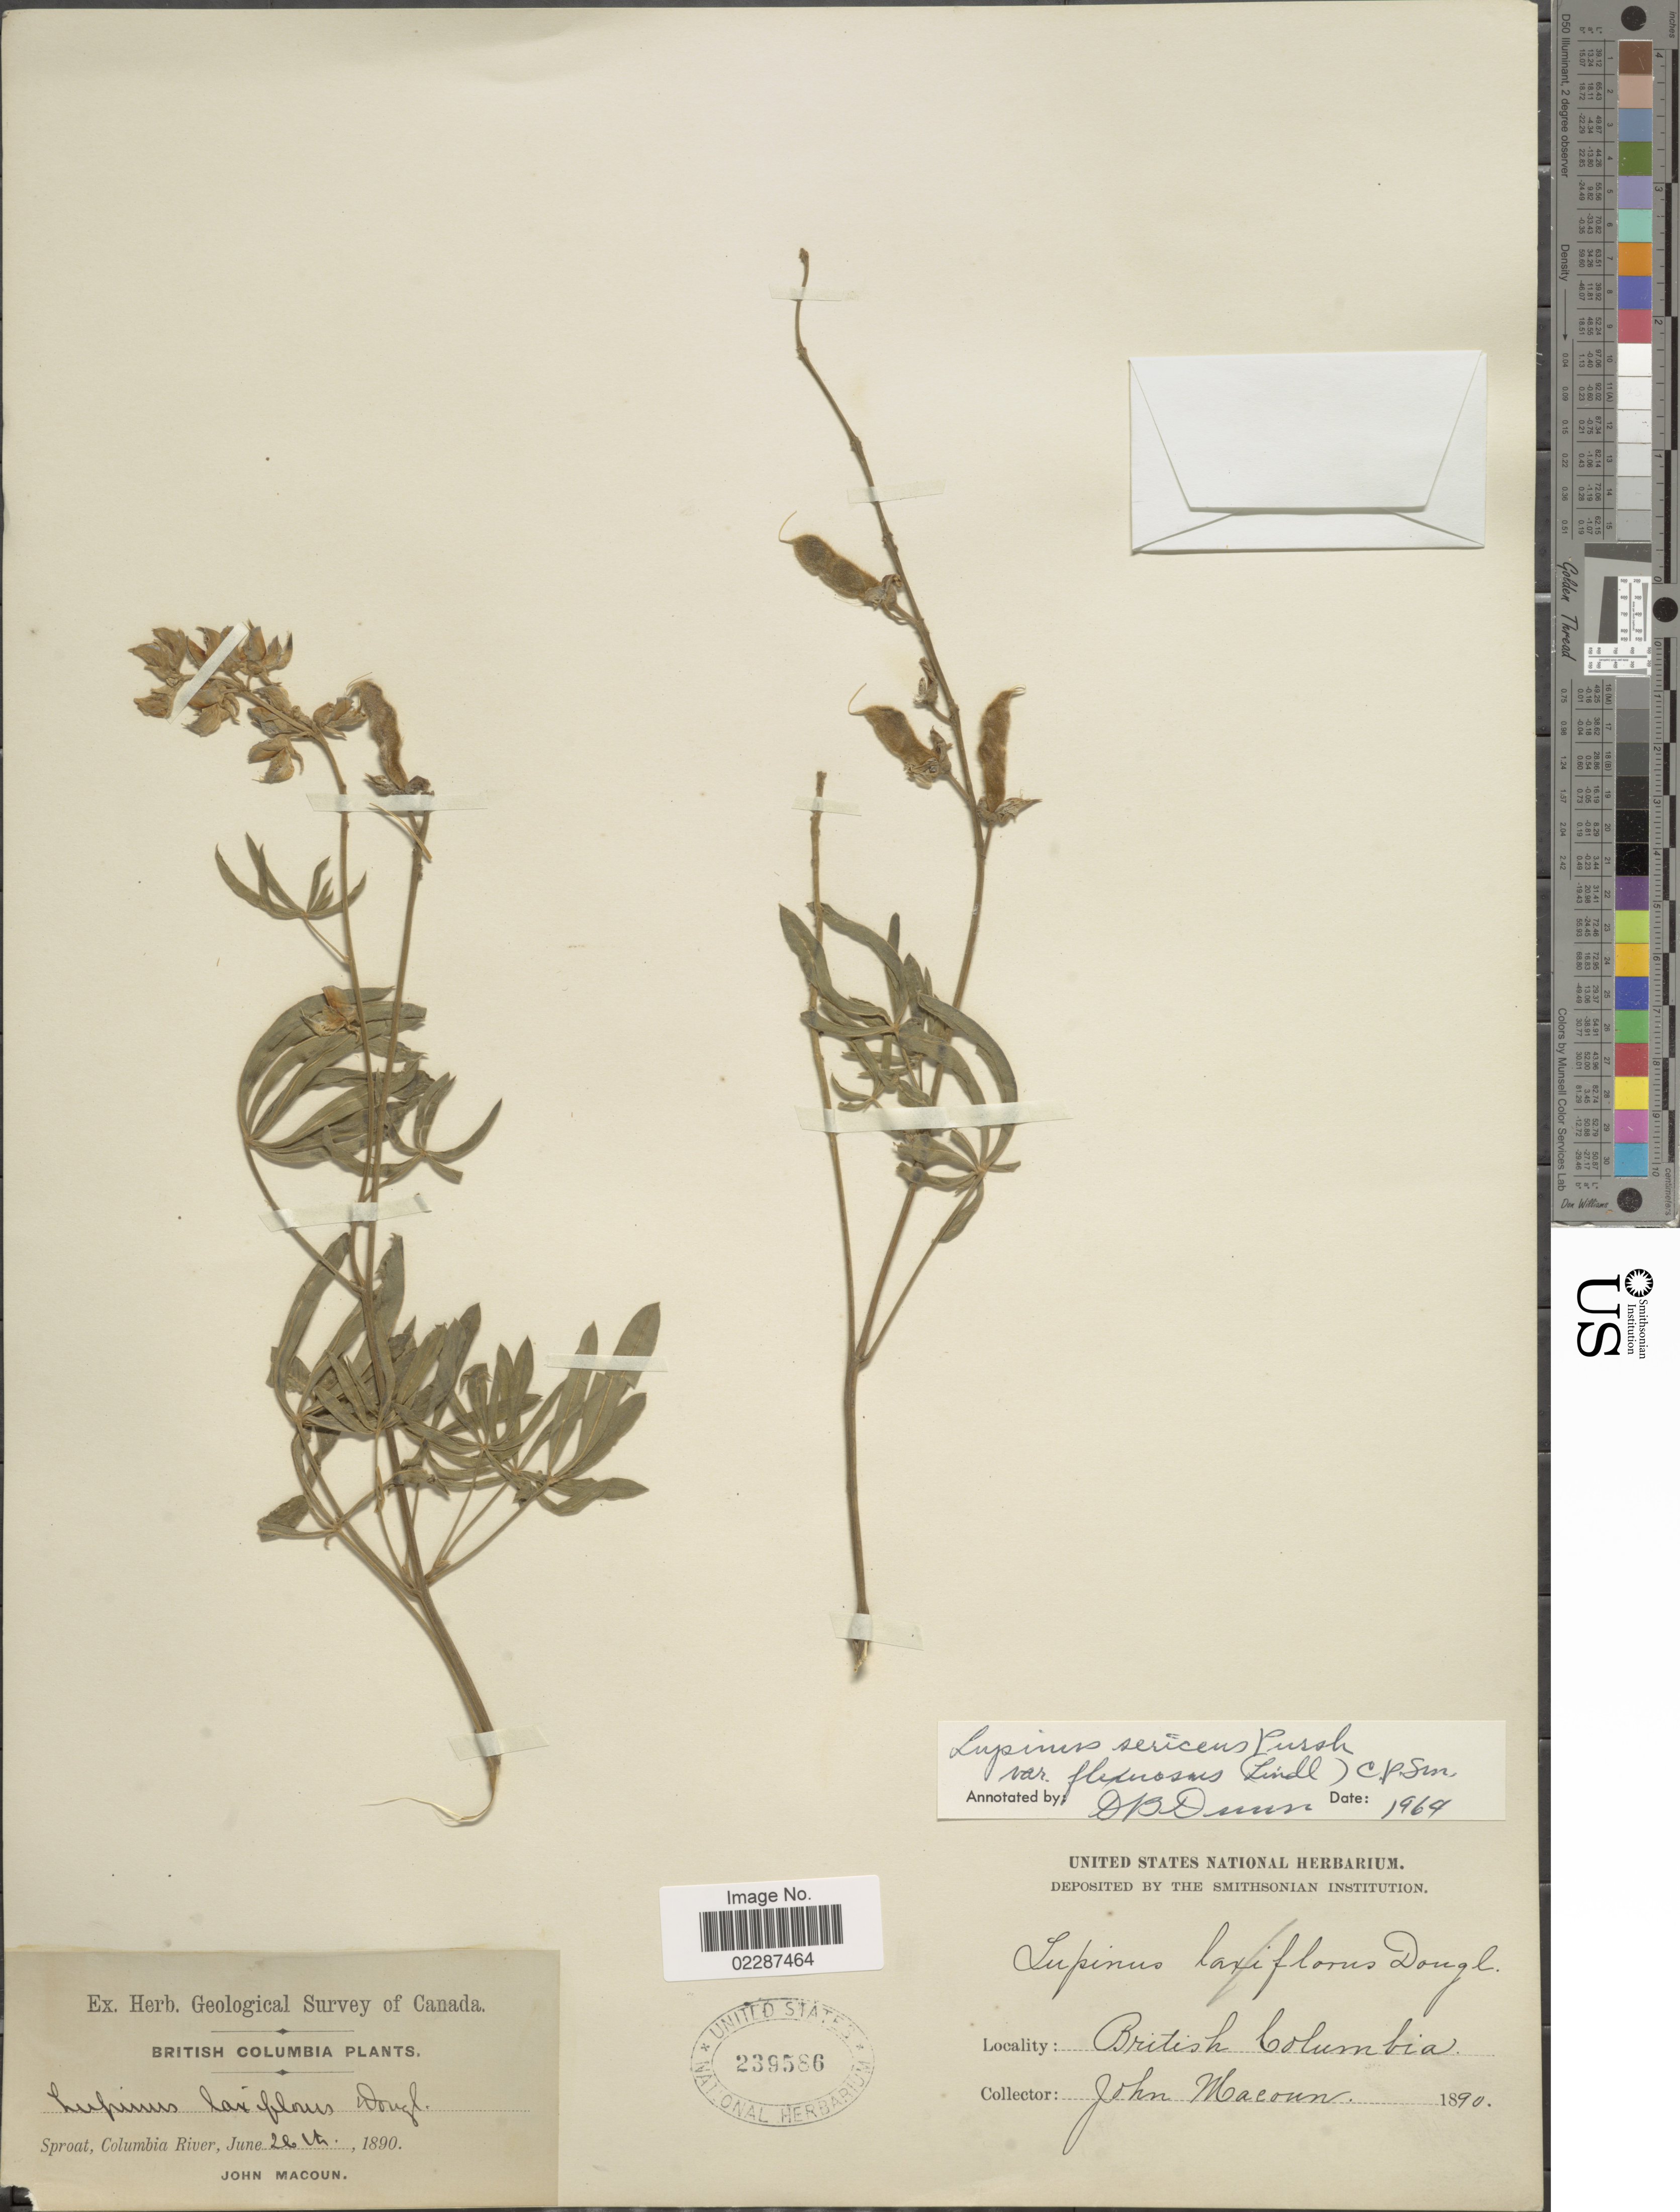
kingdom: Plantae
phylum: Tracheophyta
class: Magnoliopsida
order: Fabales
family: Fabaceae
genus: Lupinus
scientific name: Lupinus sericeus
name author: Pursh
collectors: J. Macoun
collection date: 1890-06-26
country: Canada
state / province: British Columbia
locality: Sproat, Columbia River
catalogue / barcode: US 239586